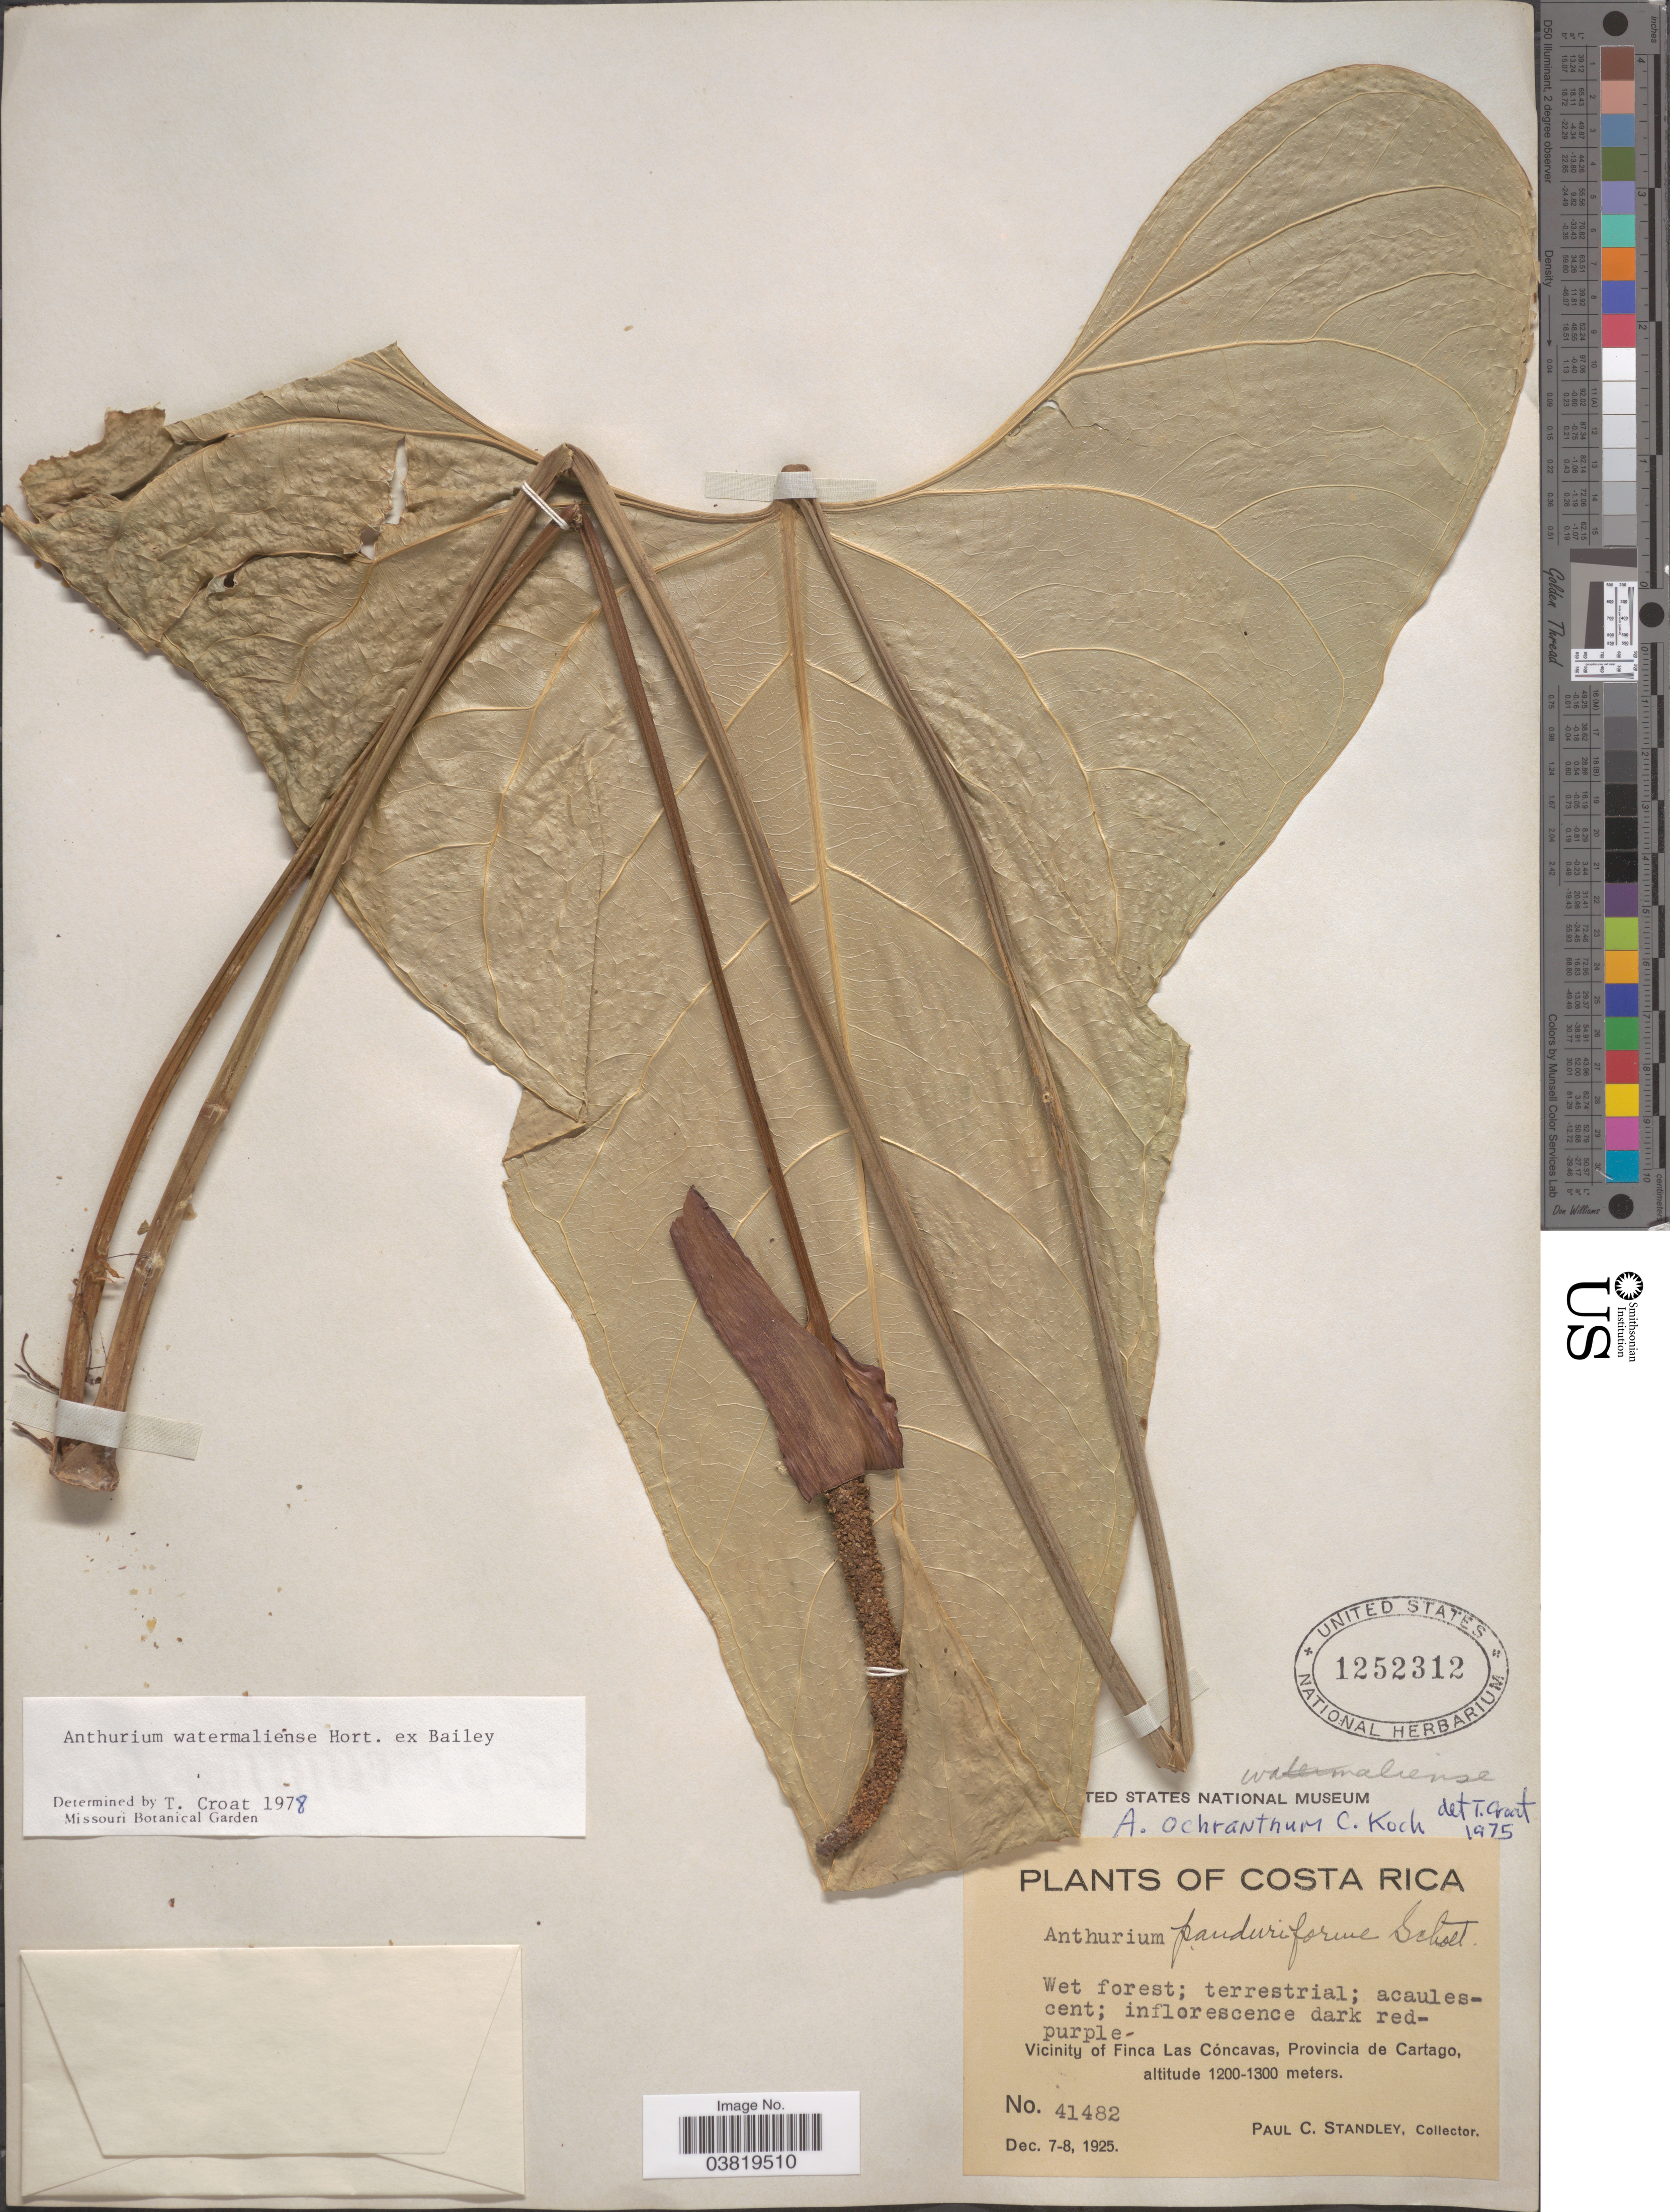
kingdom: Plantae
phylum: Tracheophyta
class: Liliopsida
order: Alismatales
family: Araceae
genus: Anthurium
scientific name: Anthurium watermaliense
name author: L.H. Bailey & Nash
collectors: P. C. Standley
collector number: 41482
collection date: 1925-12-07/1925-12-08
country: Costa Rica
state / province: Cartago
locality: Vicinity of Finca Las Cóncavas.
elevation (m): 1200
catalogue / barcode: US 1252312